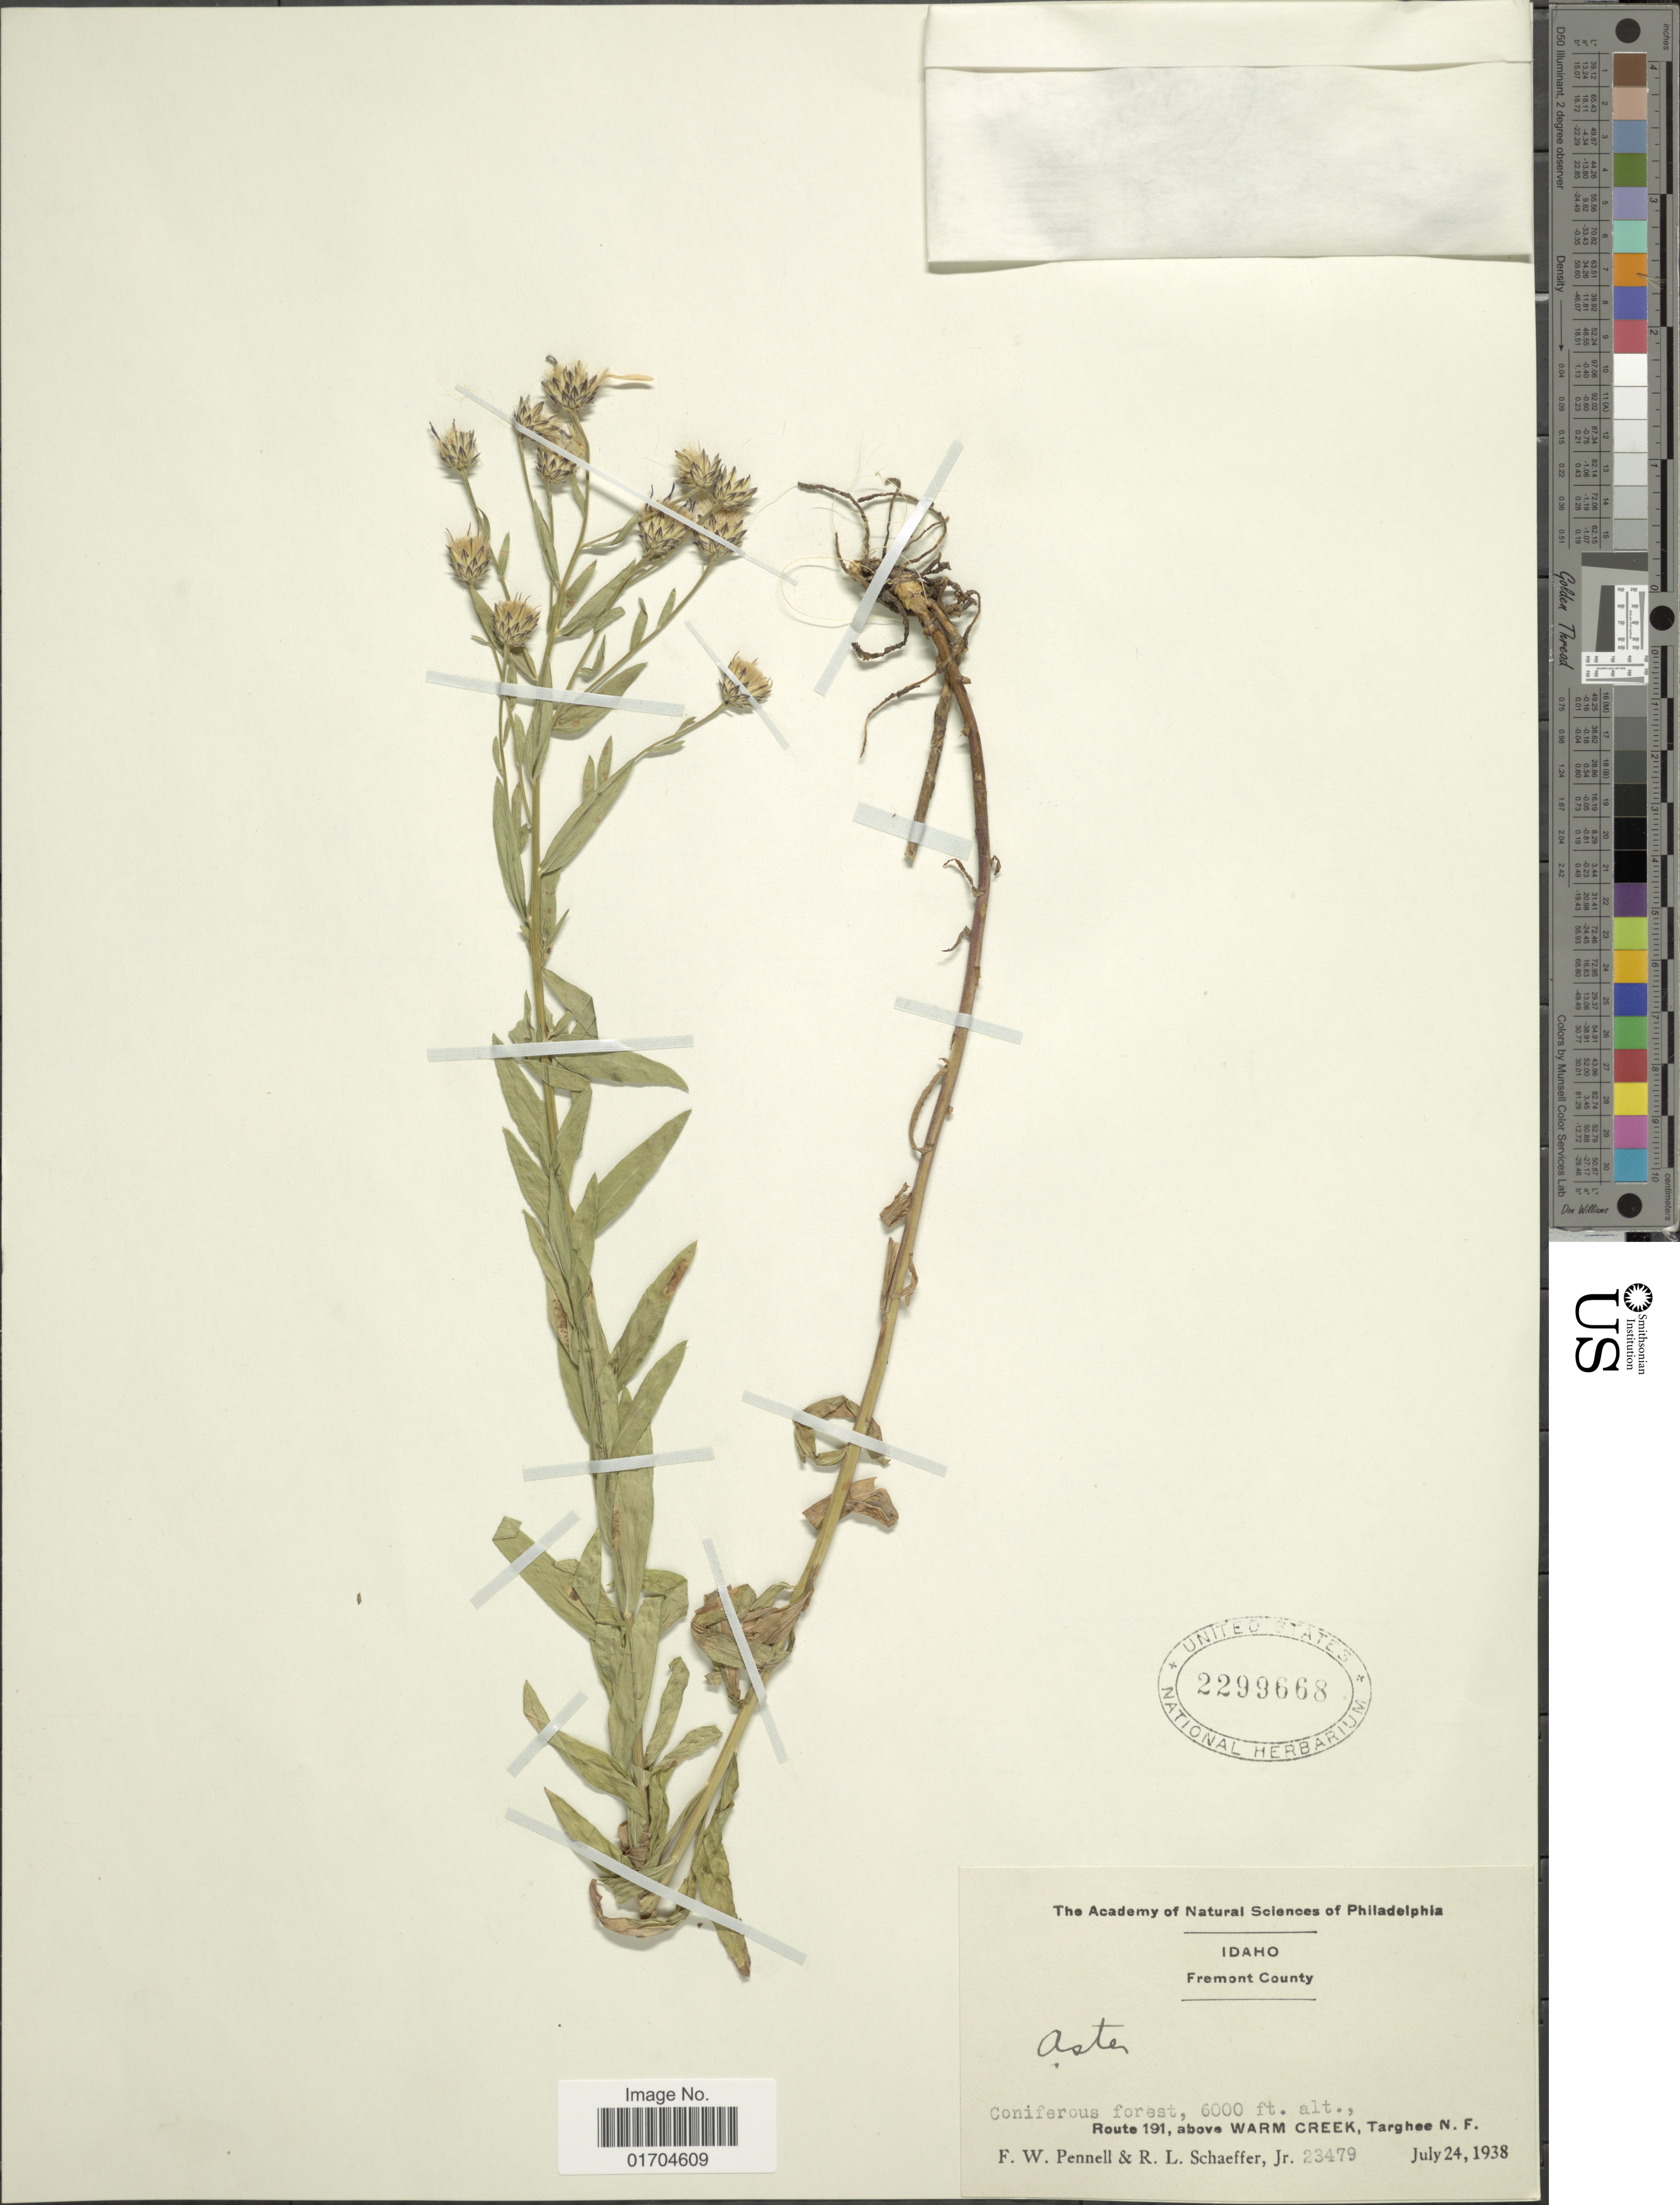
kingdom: Plantae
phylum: Tracheophyta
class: Magnoliopsida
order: Asterales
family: Asteraceae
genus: Symphyotrichum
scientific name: Symphyotrichum sp.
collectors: F. W. Pennell & R. L. Schaeffer Jr.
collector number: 23479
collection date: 1938-07-24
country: United States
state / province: Idaho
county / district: Fremont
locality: Route 191, above Warm Creek, Targhee N. F.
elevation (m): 1829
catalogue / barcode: US 2299668